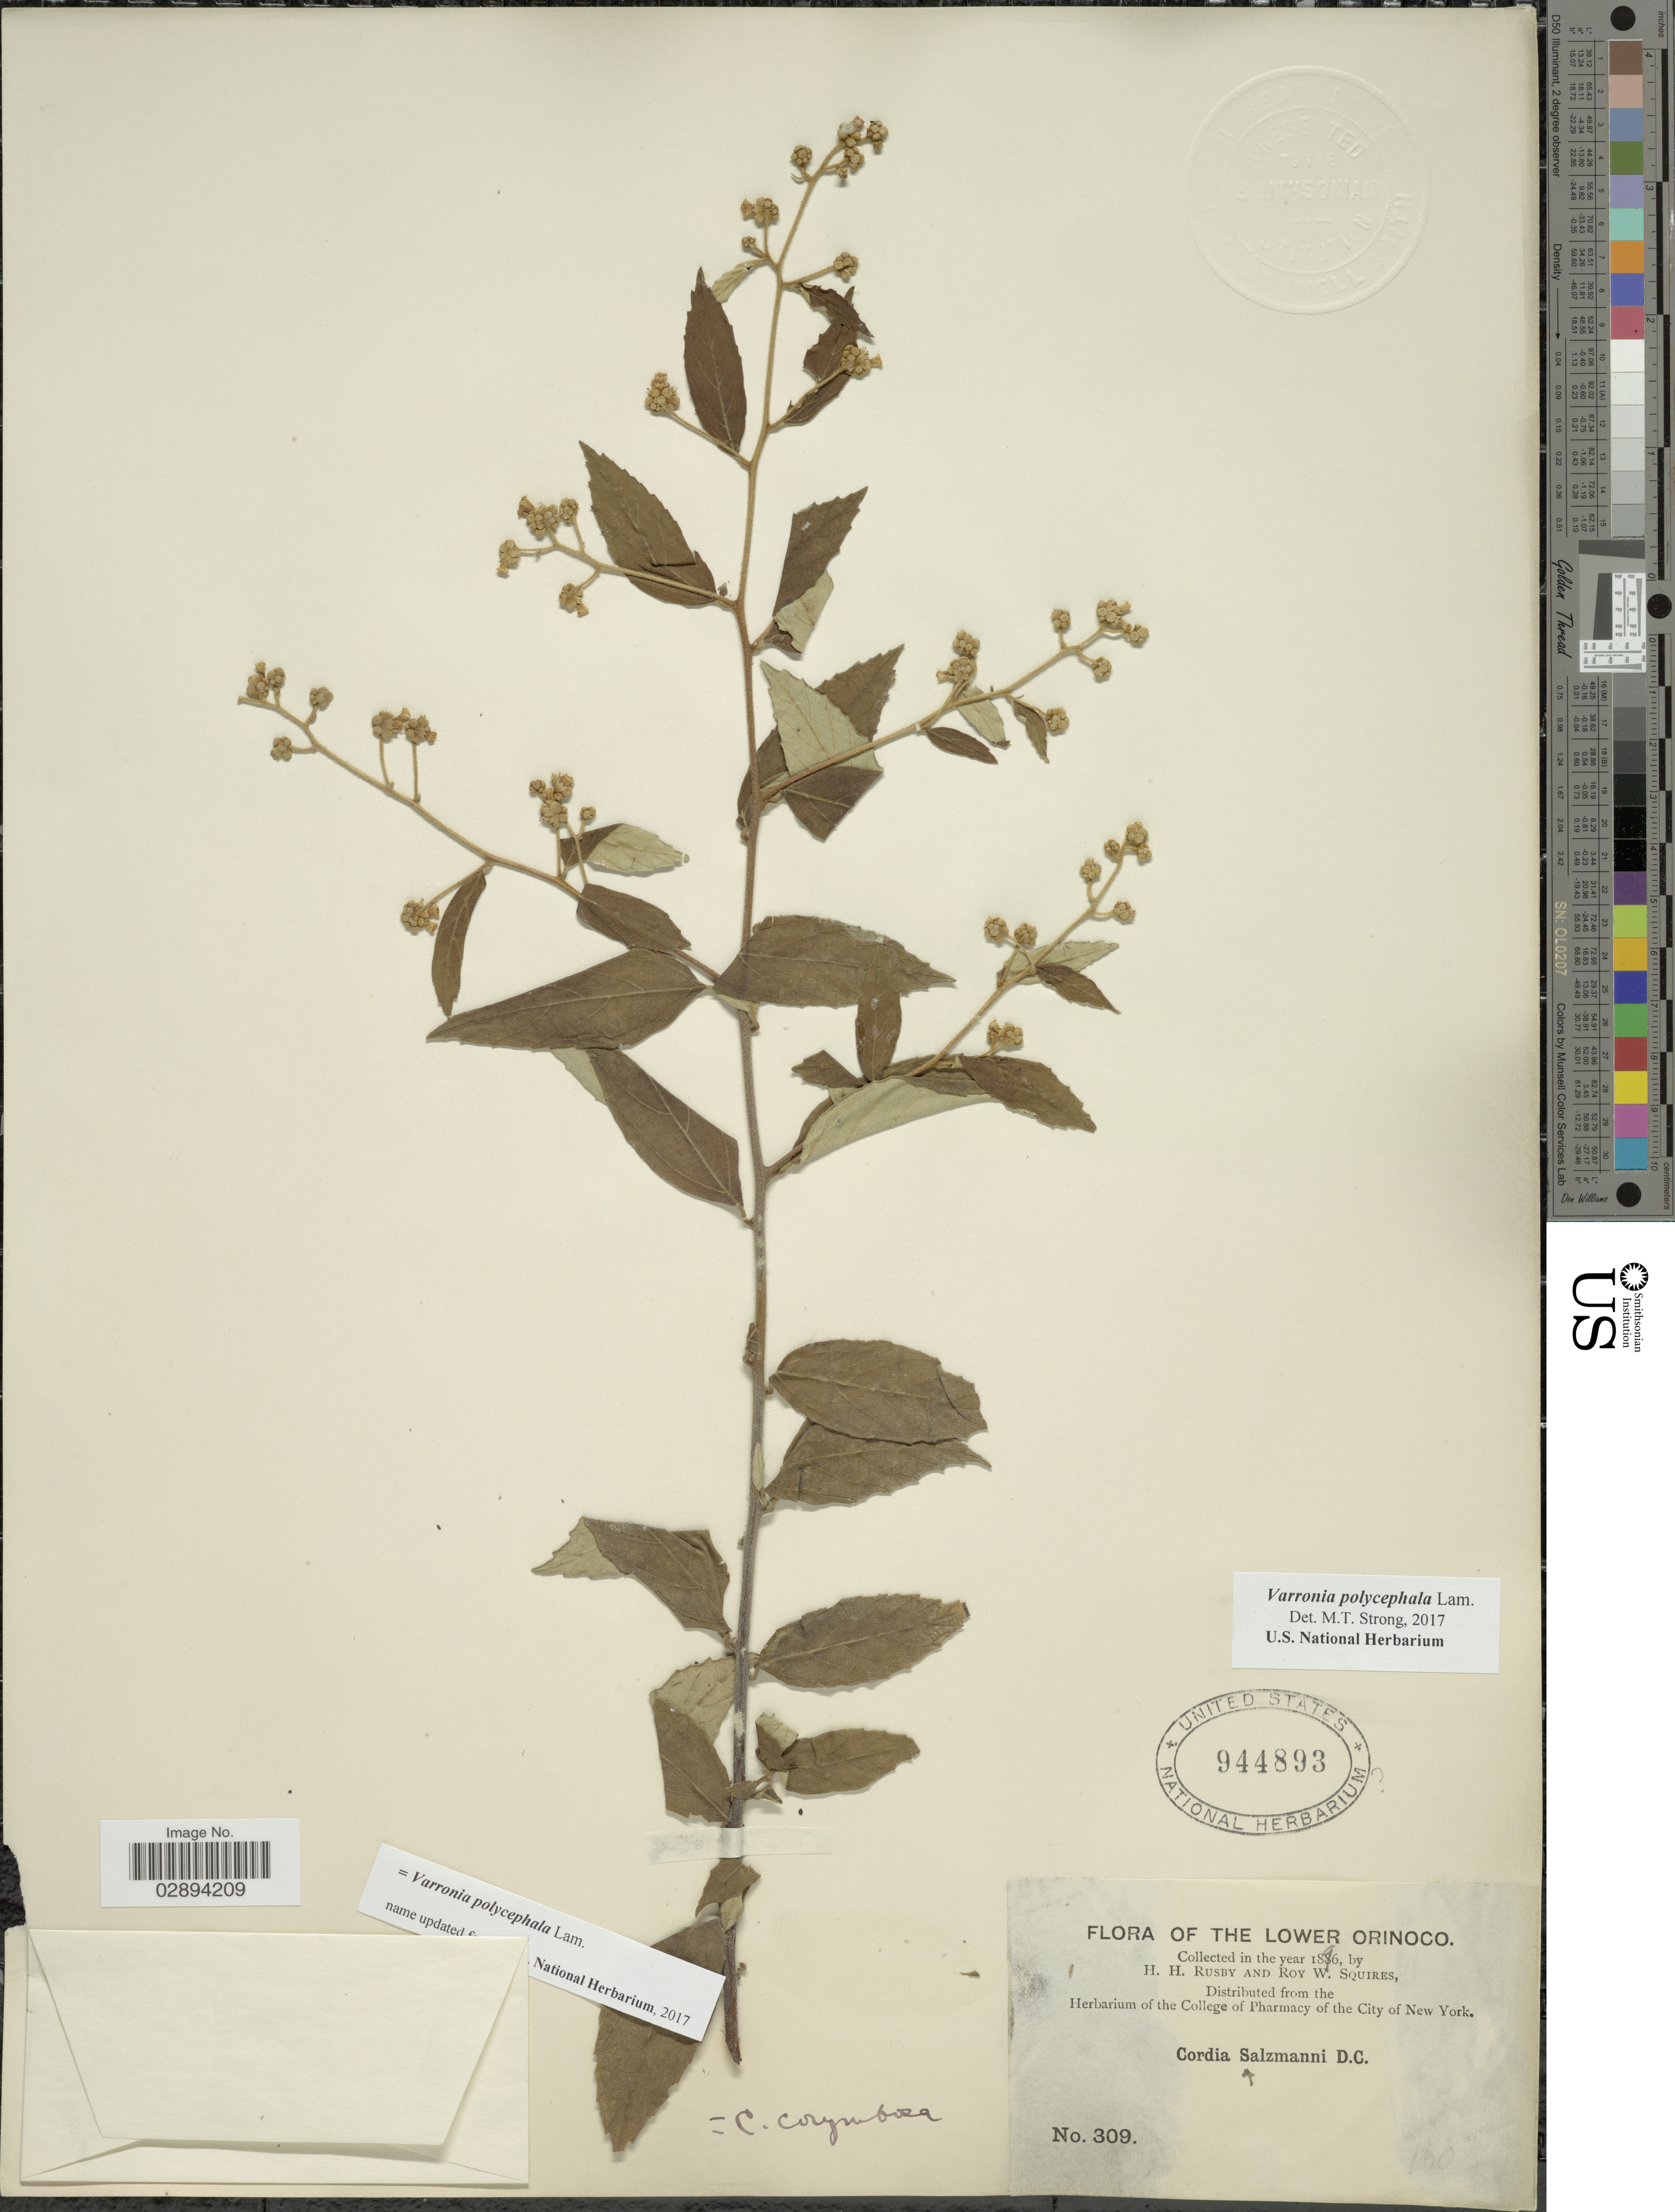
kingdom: Plantae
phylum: Tracheophyta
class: Magnoliopsida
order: Boraginales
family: Cordiaceae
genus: Varronia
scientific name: Varronia polycephala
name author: Lam.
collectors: H. H. Rusby & R. Squires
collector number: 309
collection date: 1896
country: Venezuela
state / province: Delta Amacuro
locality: Lower Orinoco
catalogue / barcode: US 944893